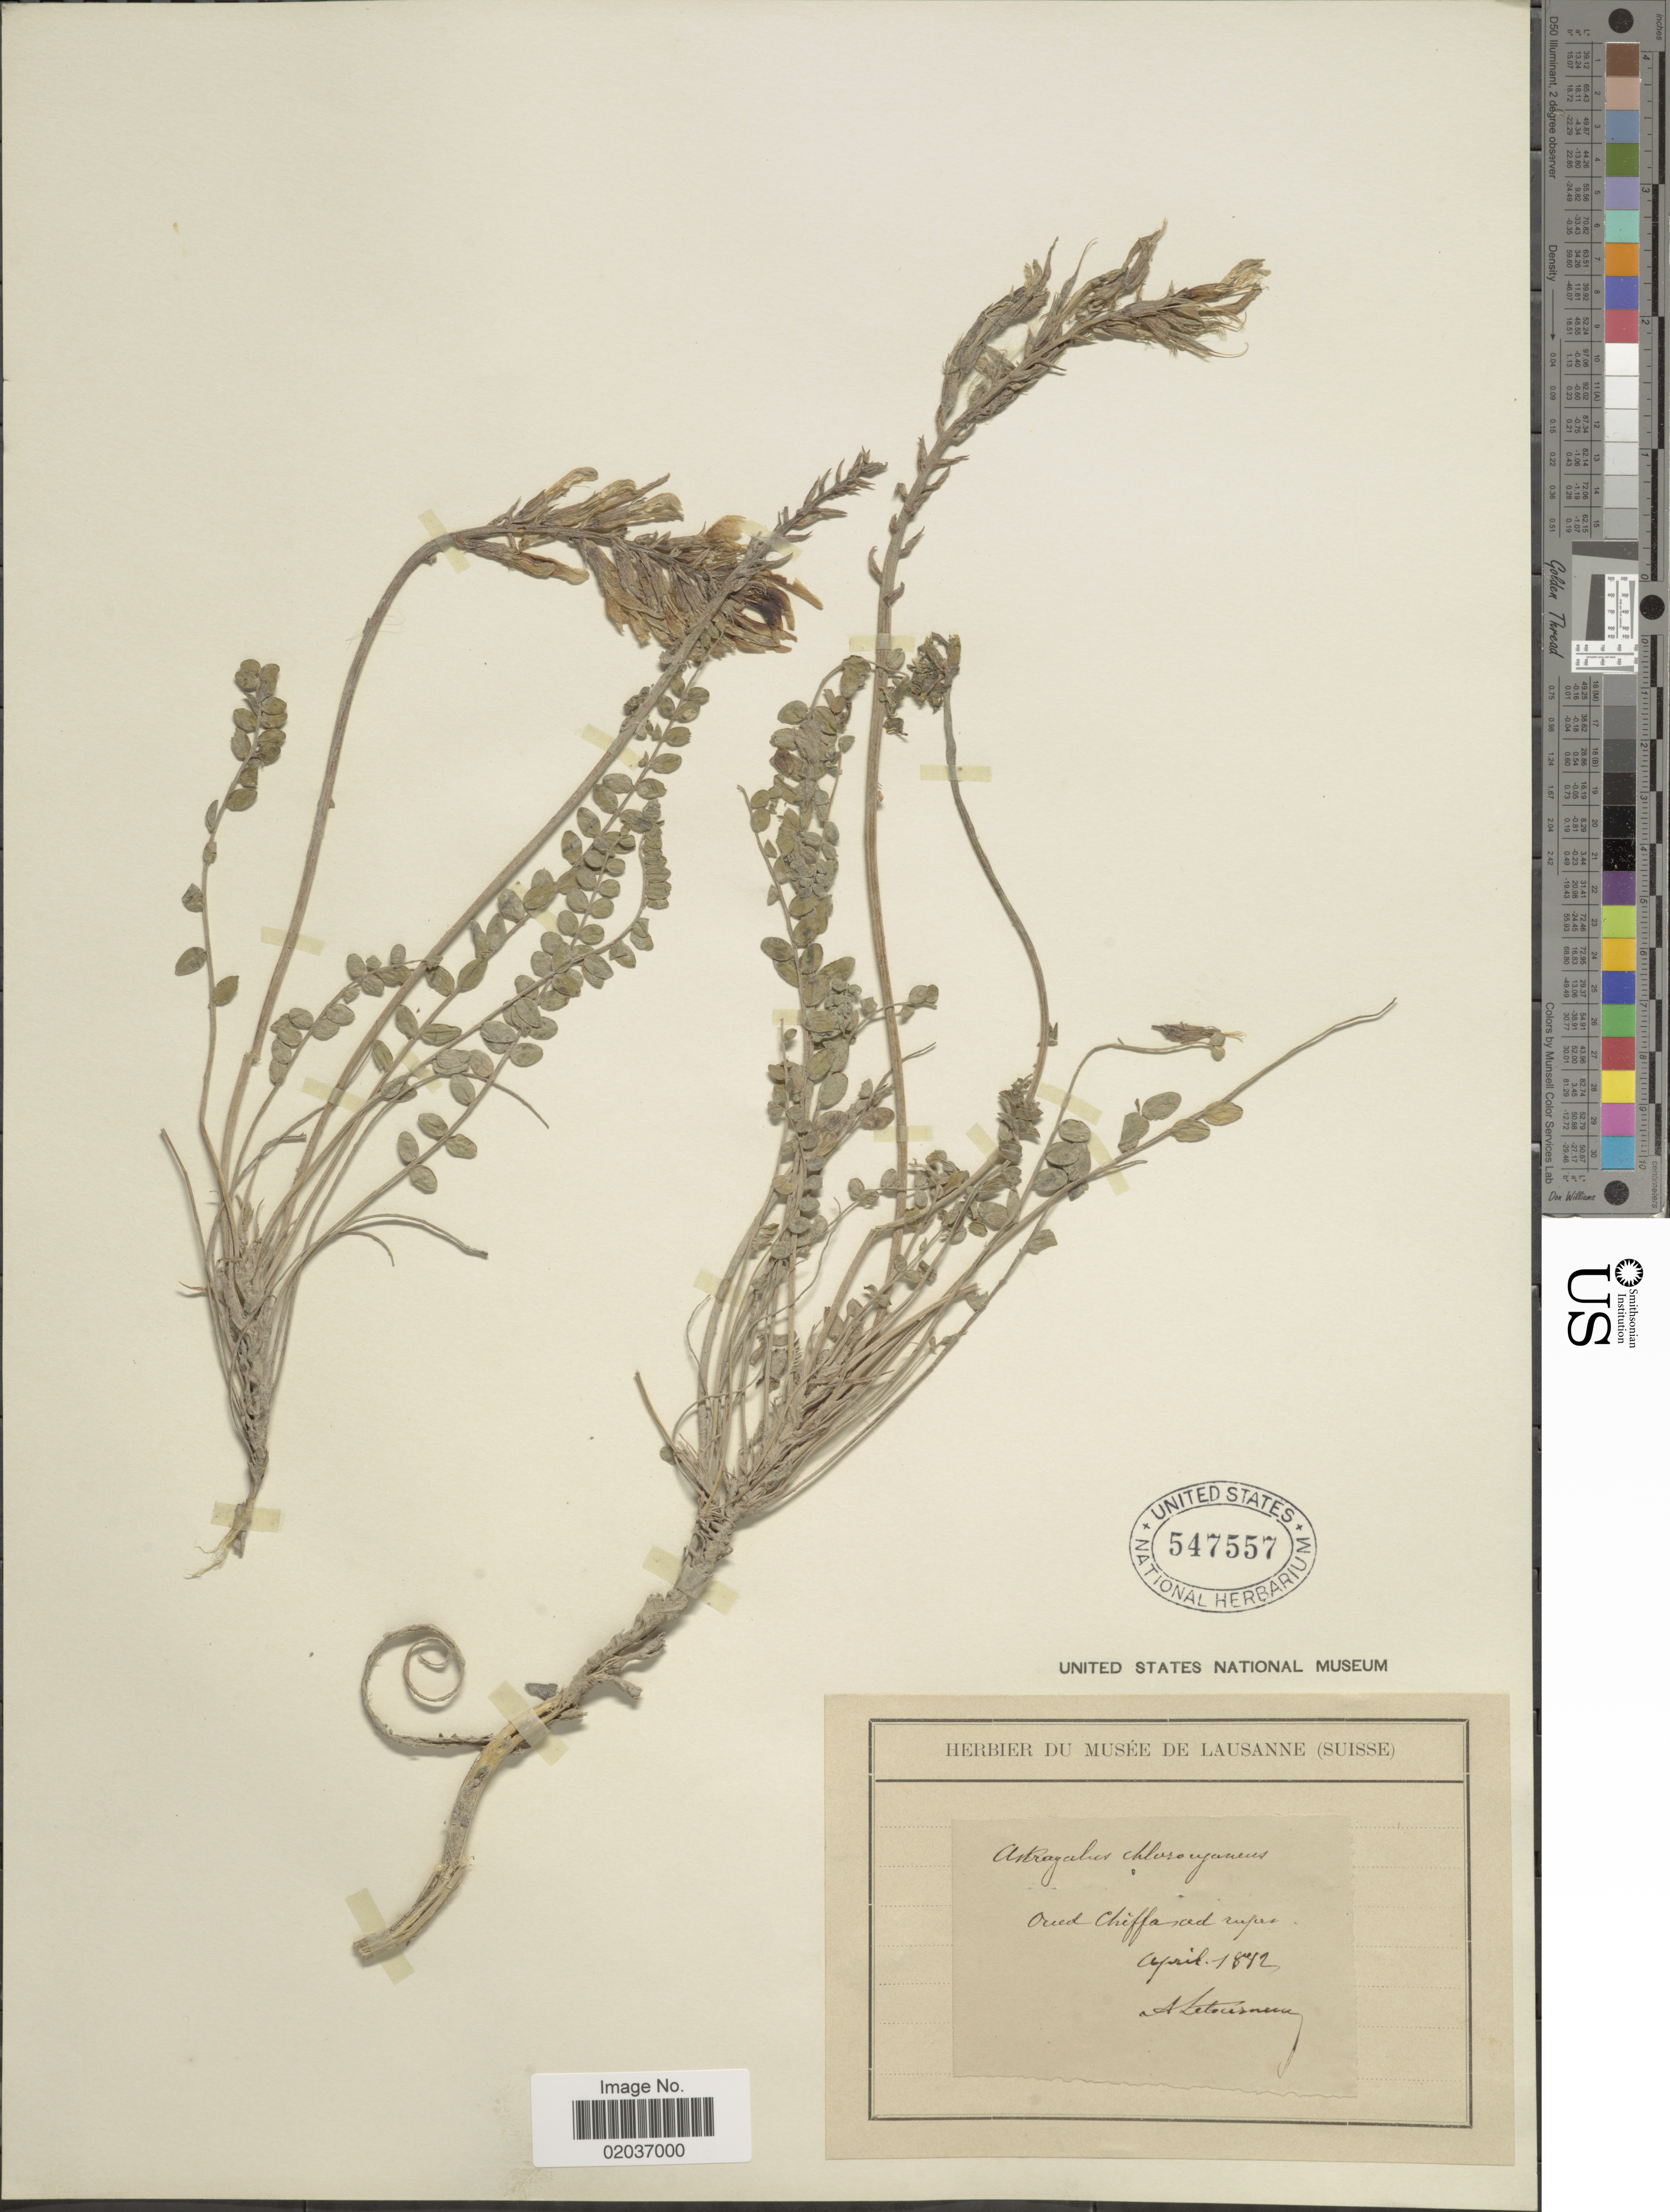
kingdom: Plantae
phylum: Tracheophyta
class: Magnoliopsida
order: Fabales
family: Fabaceae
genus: Astragalus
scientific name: Astragalus chlorocyaneus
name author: Boiss. & Reut.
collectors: Letourneux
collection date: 1842-04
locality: Oreed Chiffaxed rufier [interpreted]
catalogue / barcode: US 547557